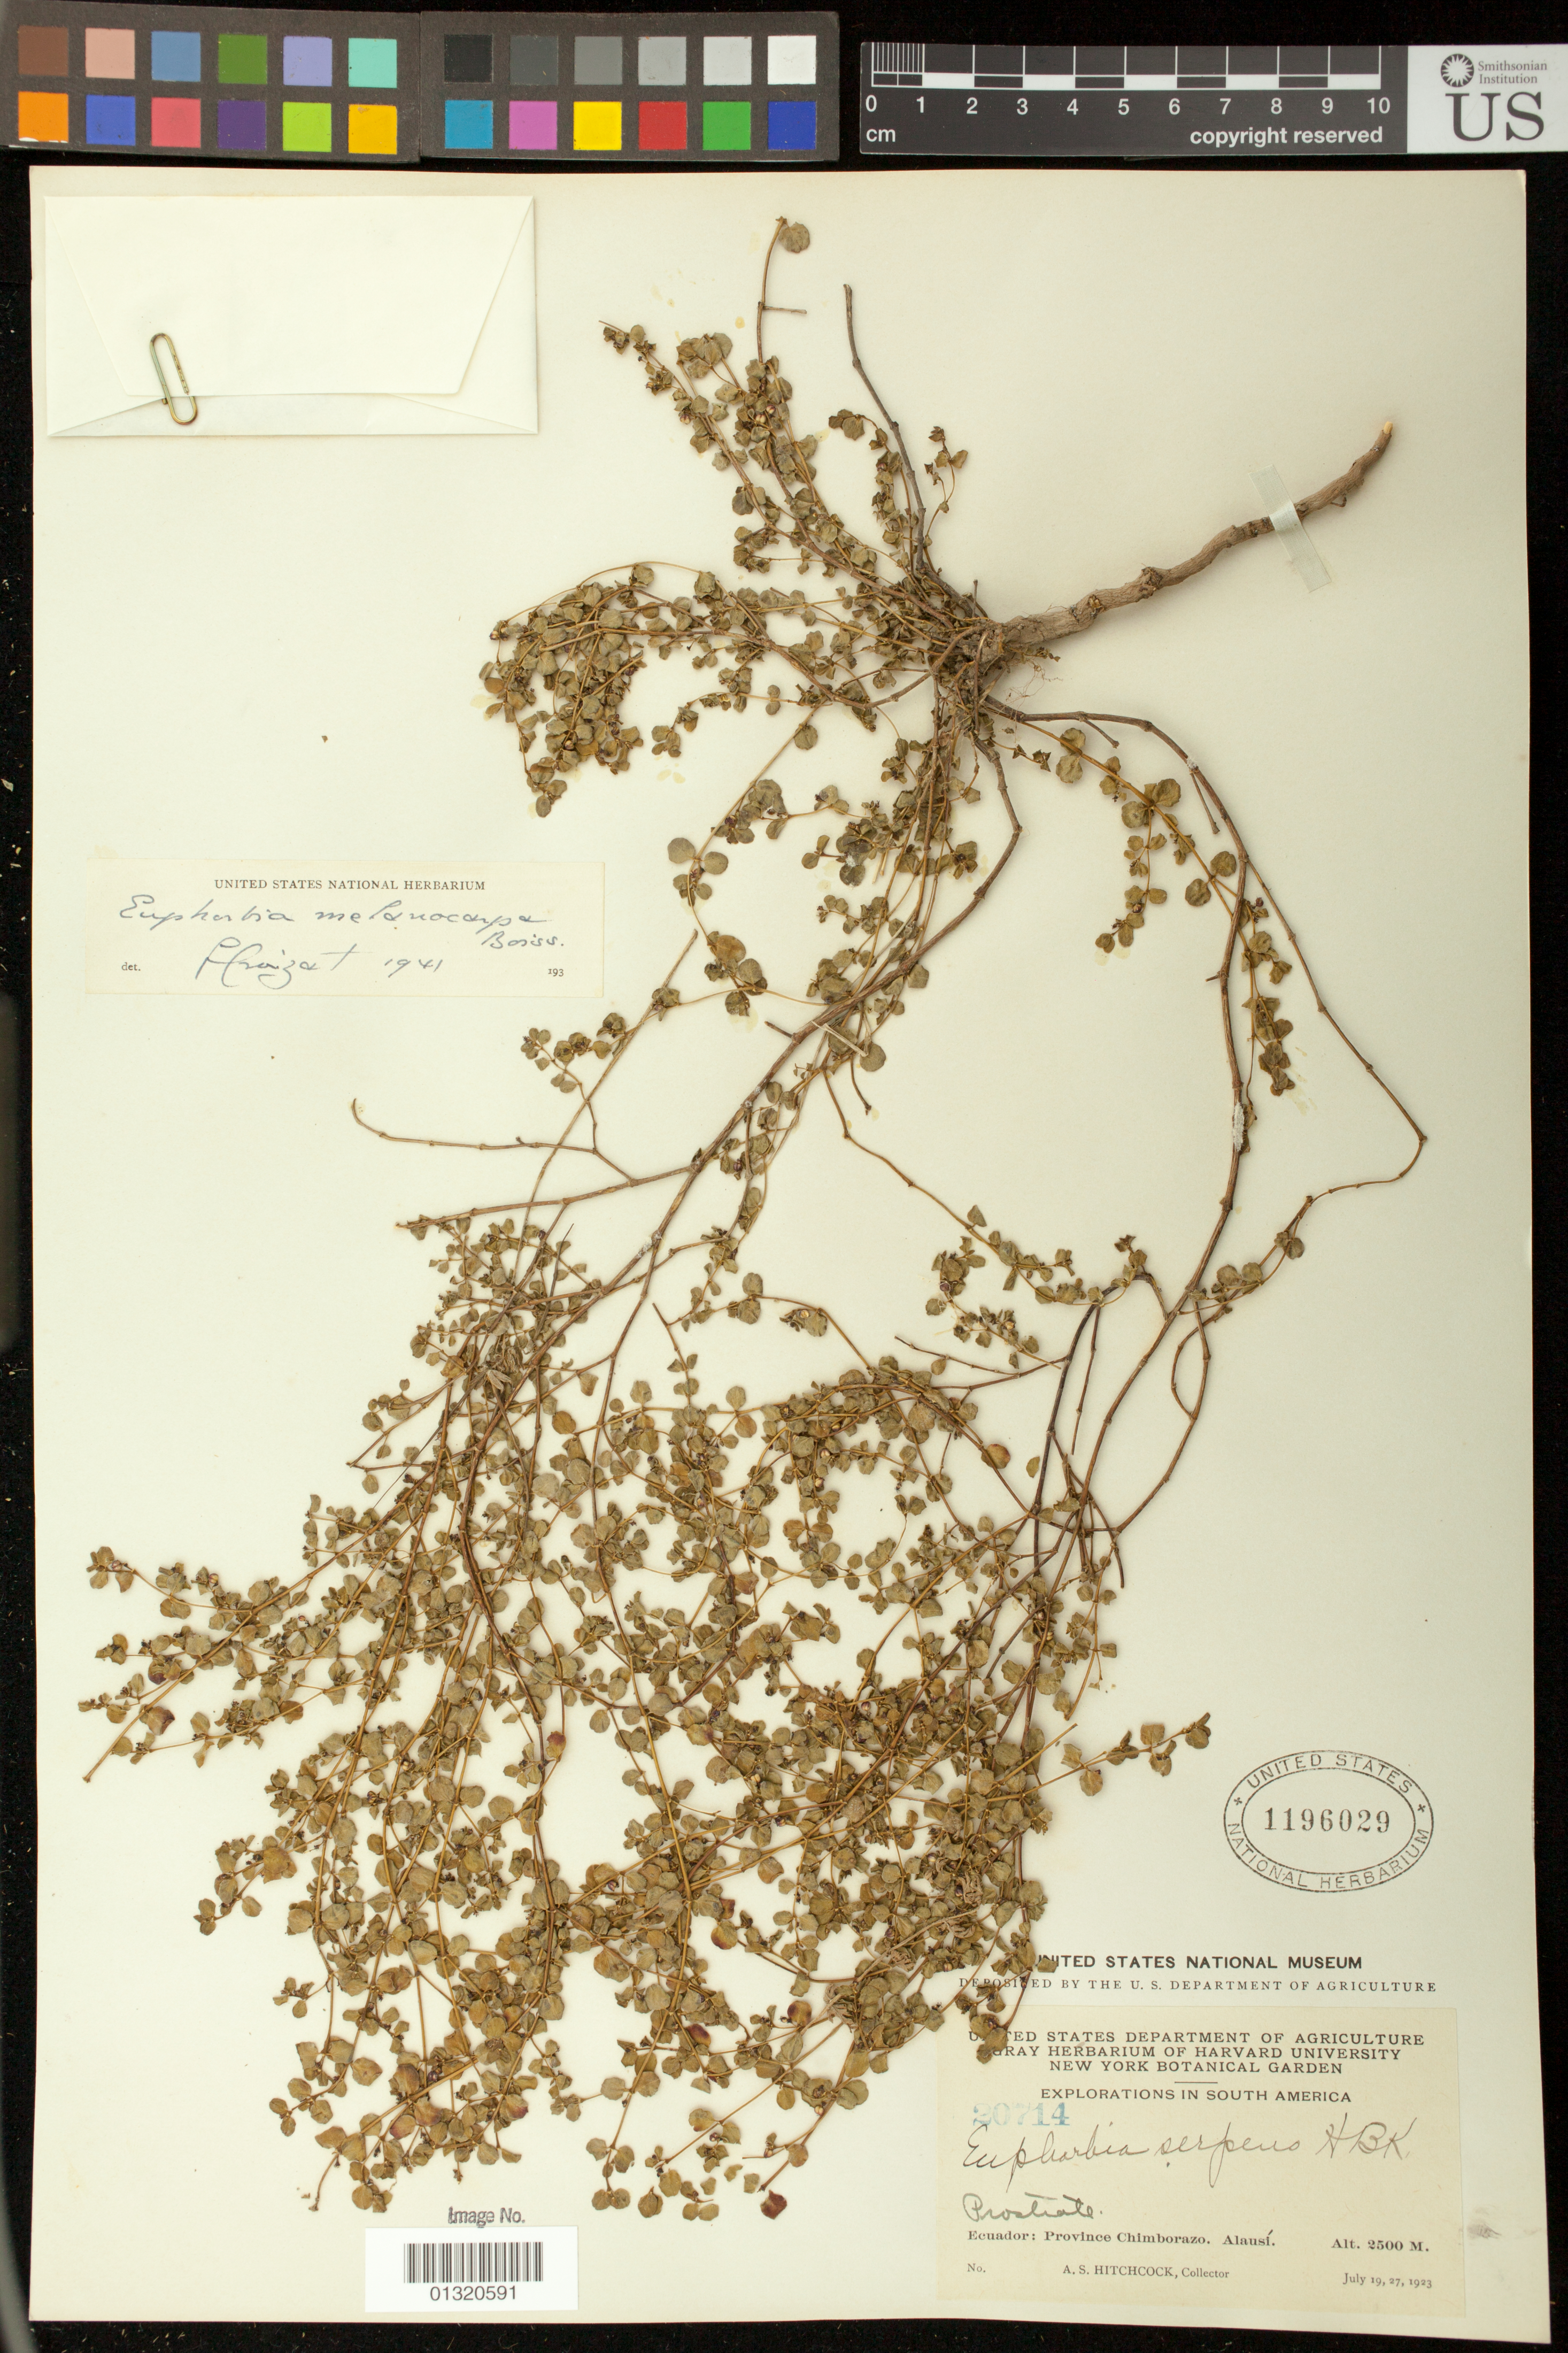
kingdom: Plantae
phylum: Tracheophyta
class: Magnoliopsida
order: Malpighiales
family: Euphorbiaceae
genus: Euphorbia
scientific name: Euphorbia serpens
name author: Kunth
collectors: A. S. Hitchcock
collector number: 20714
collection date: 1923-07-19,1923-07-27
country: Ecuador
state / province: Chimborazo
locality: Alausi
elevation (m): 2500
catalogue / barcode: US 1196029